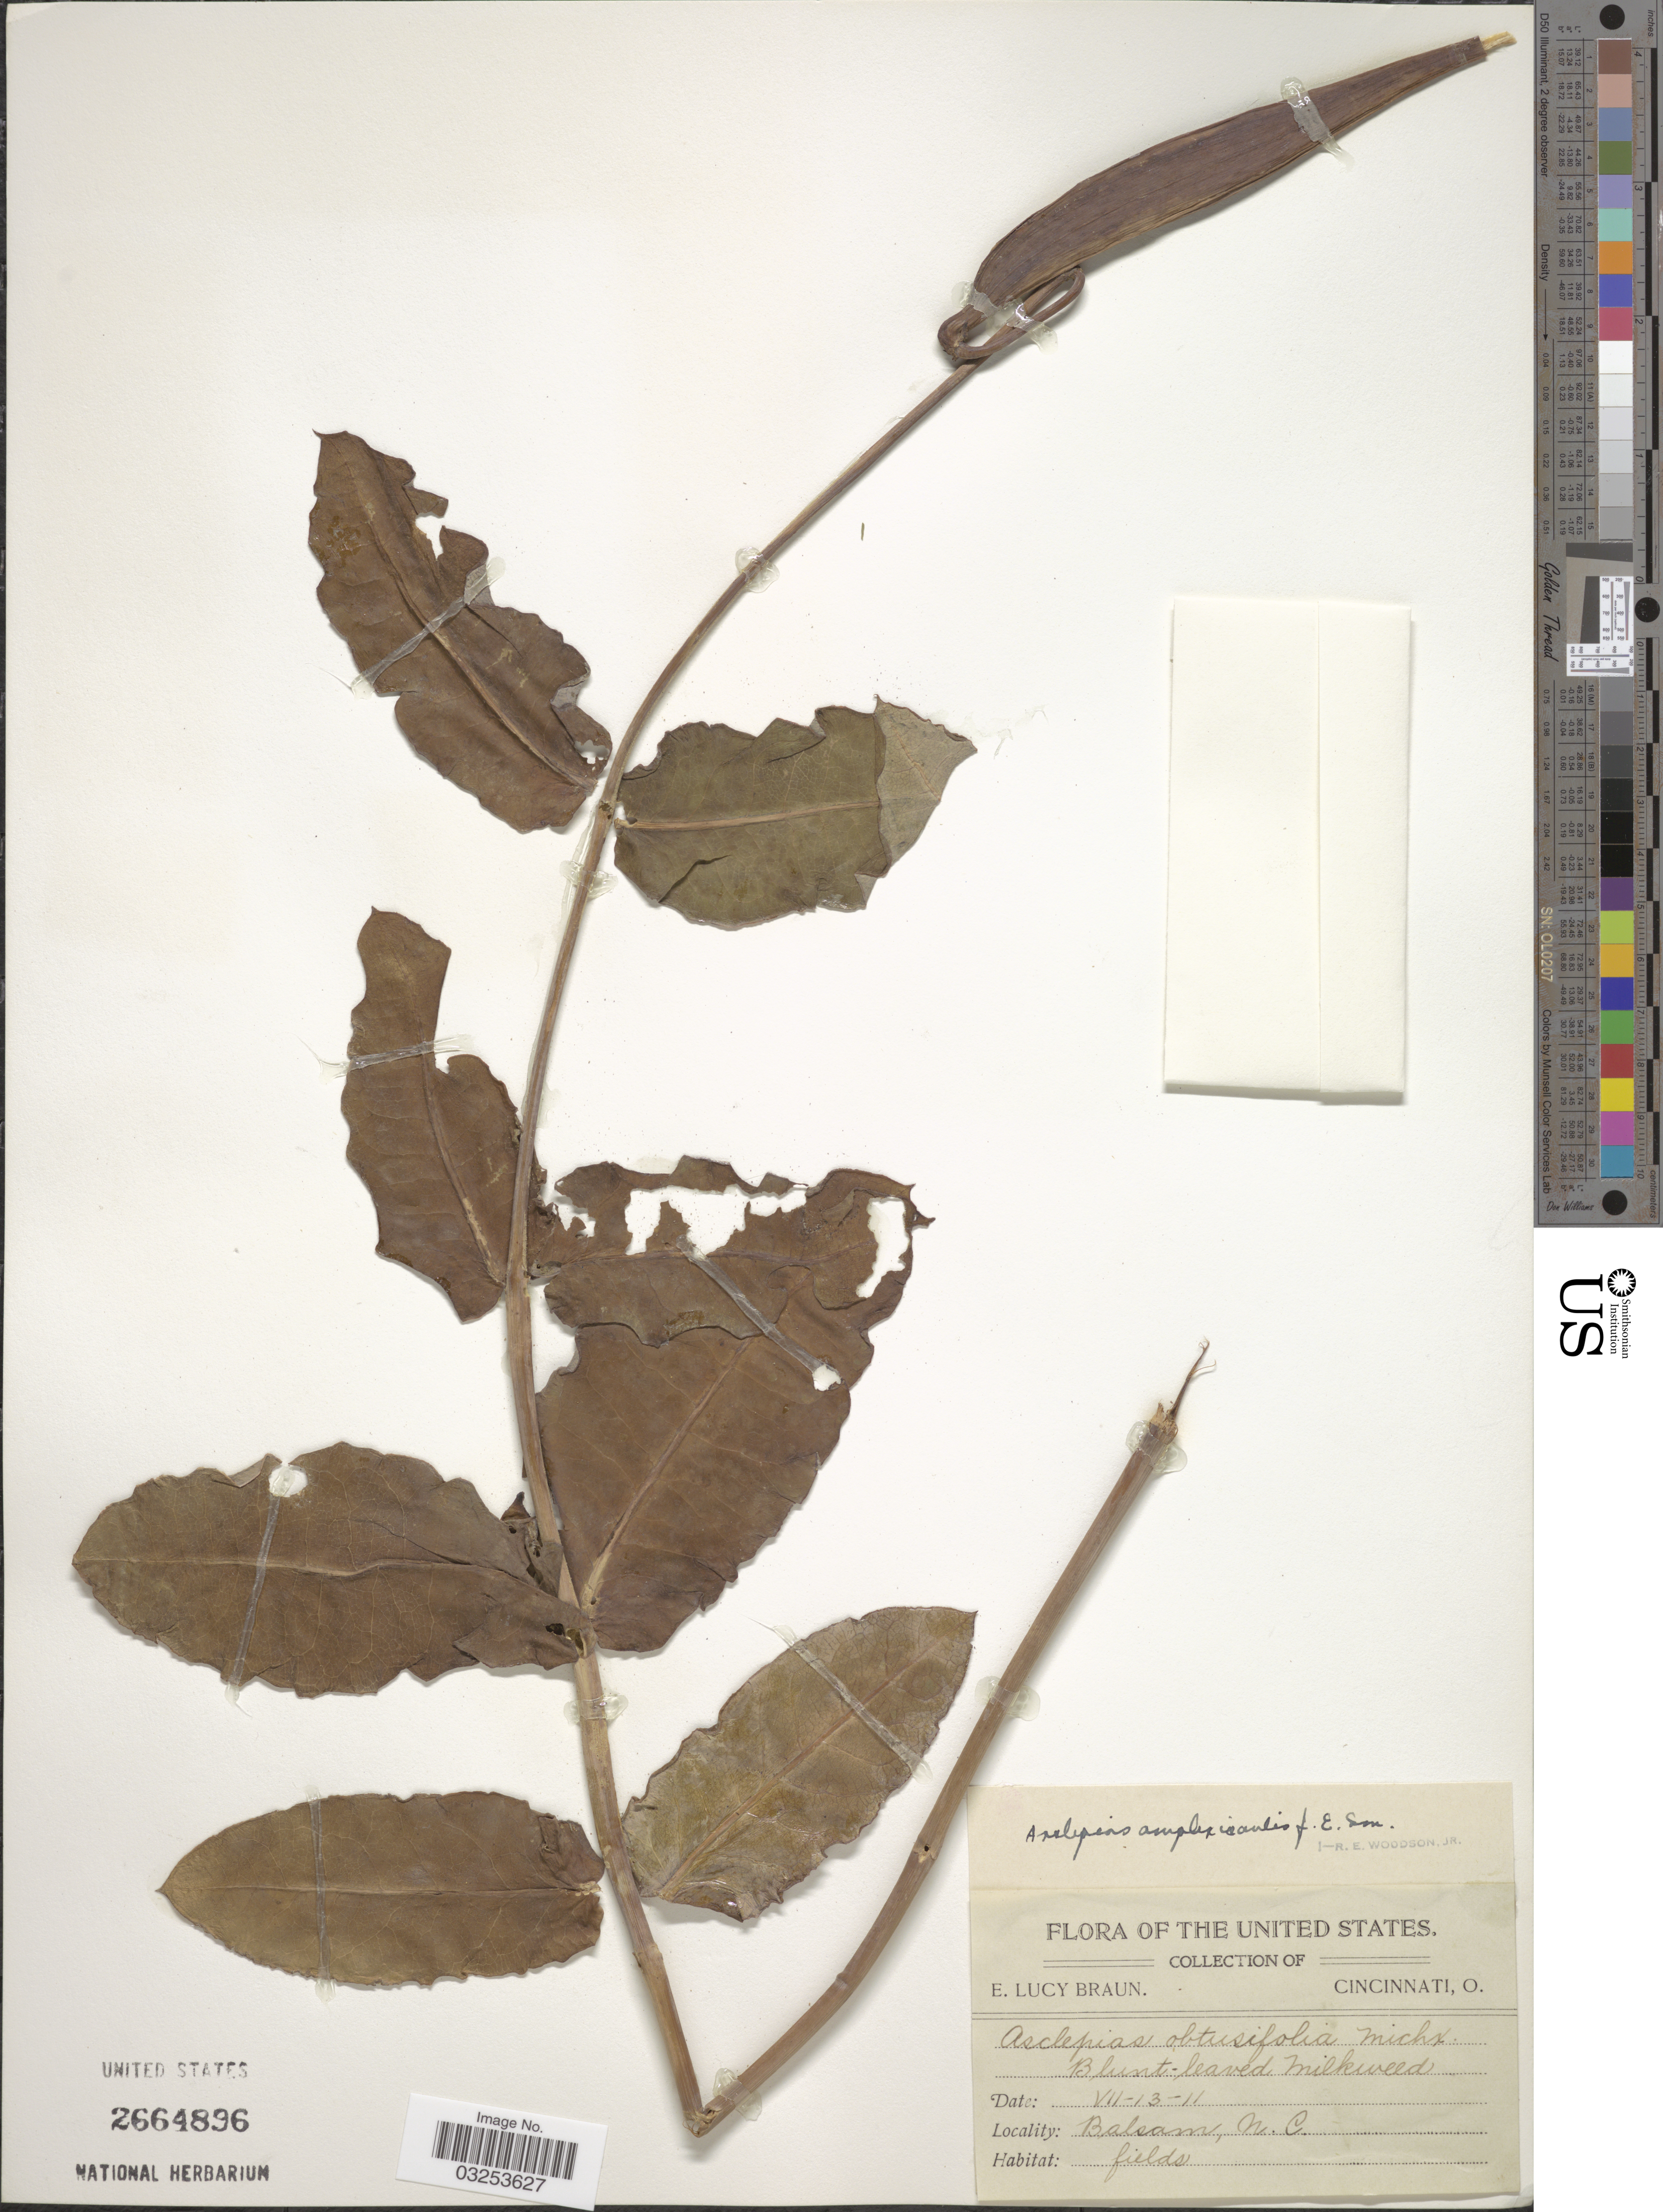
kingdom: Plantae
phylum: Tracheophyta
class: Magnoliopsida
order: Gentianales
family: Apocynaceae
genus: Asclepias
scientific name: Asclepias amplexicaulis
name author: J. Small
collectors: E. Braun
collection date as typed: Transcribed d/m/y: 13/7/11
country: United States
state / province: North Carolina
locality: Balsam.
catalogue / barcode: US 2664896